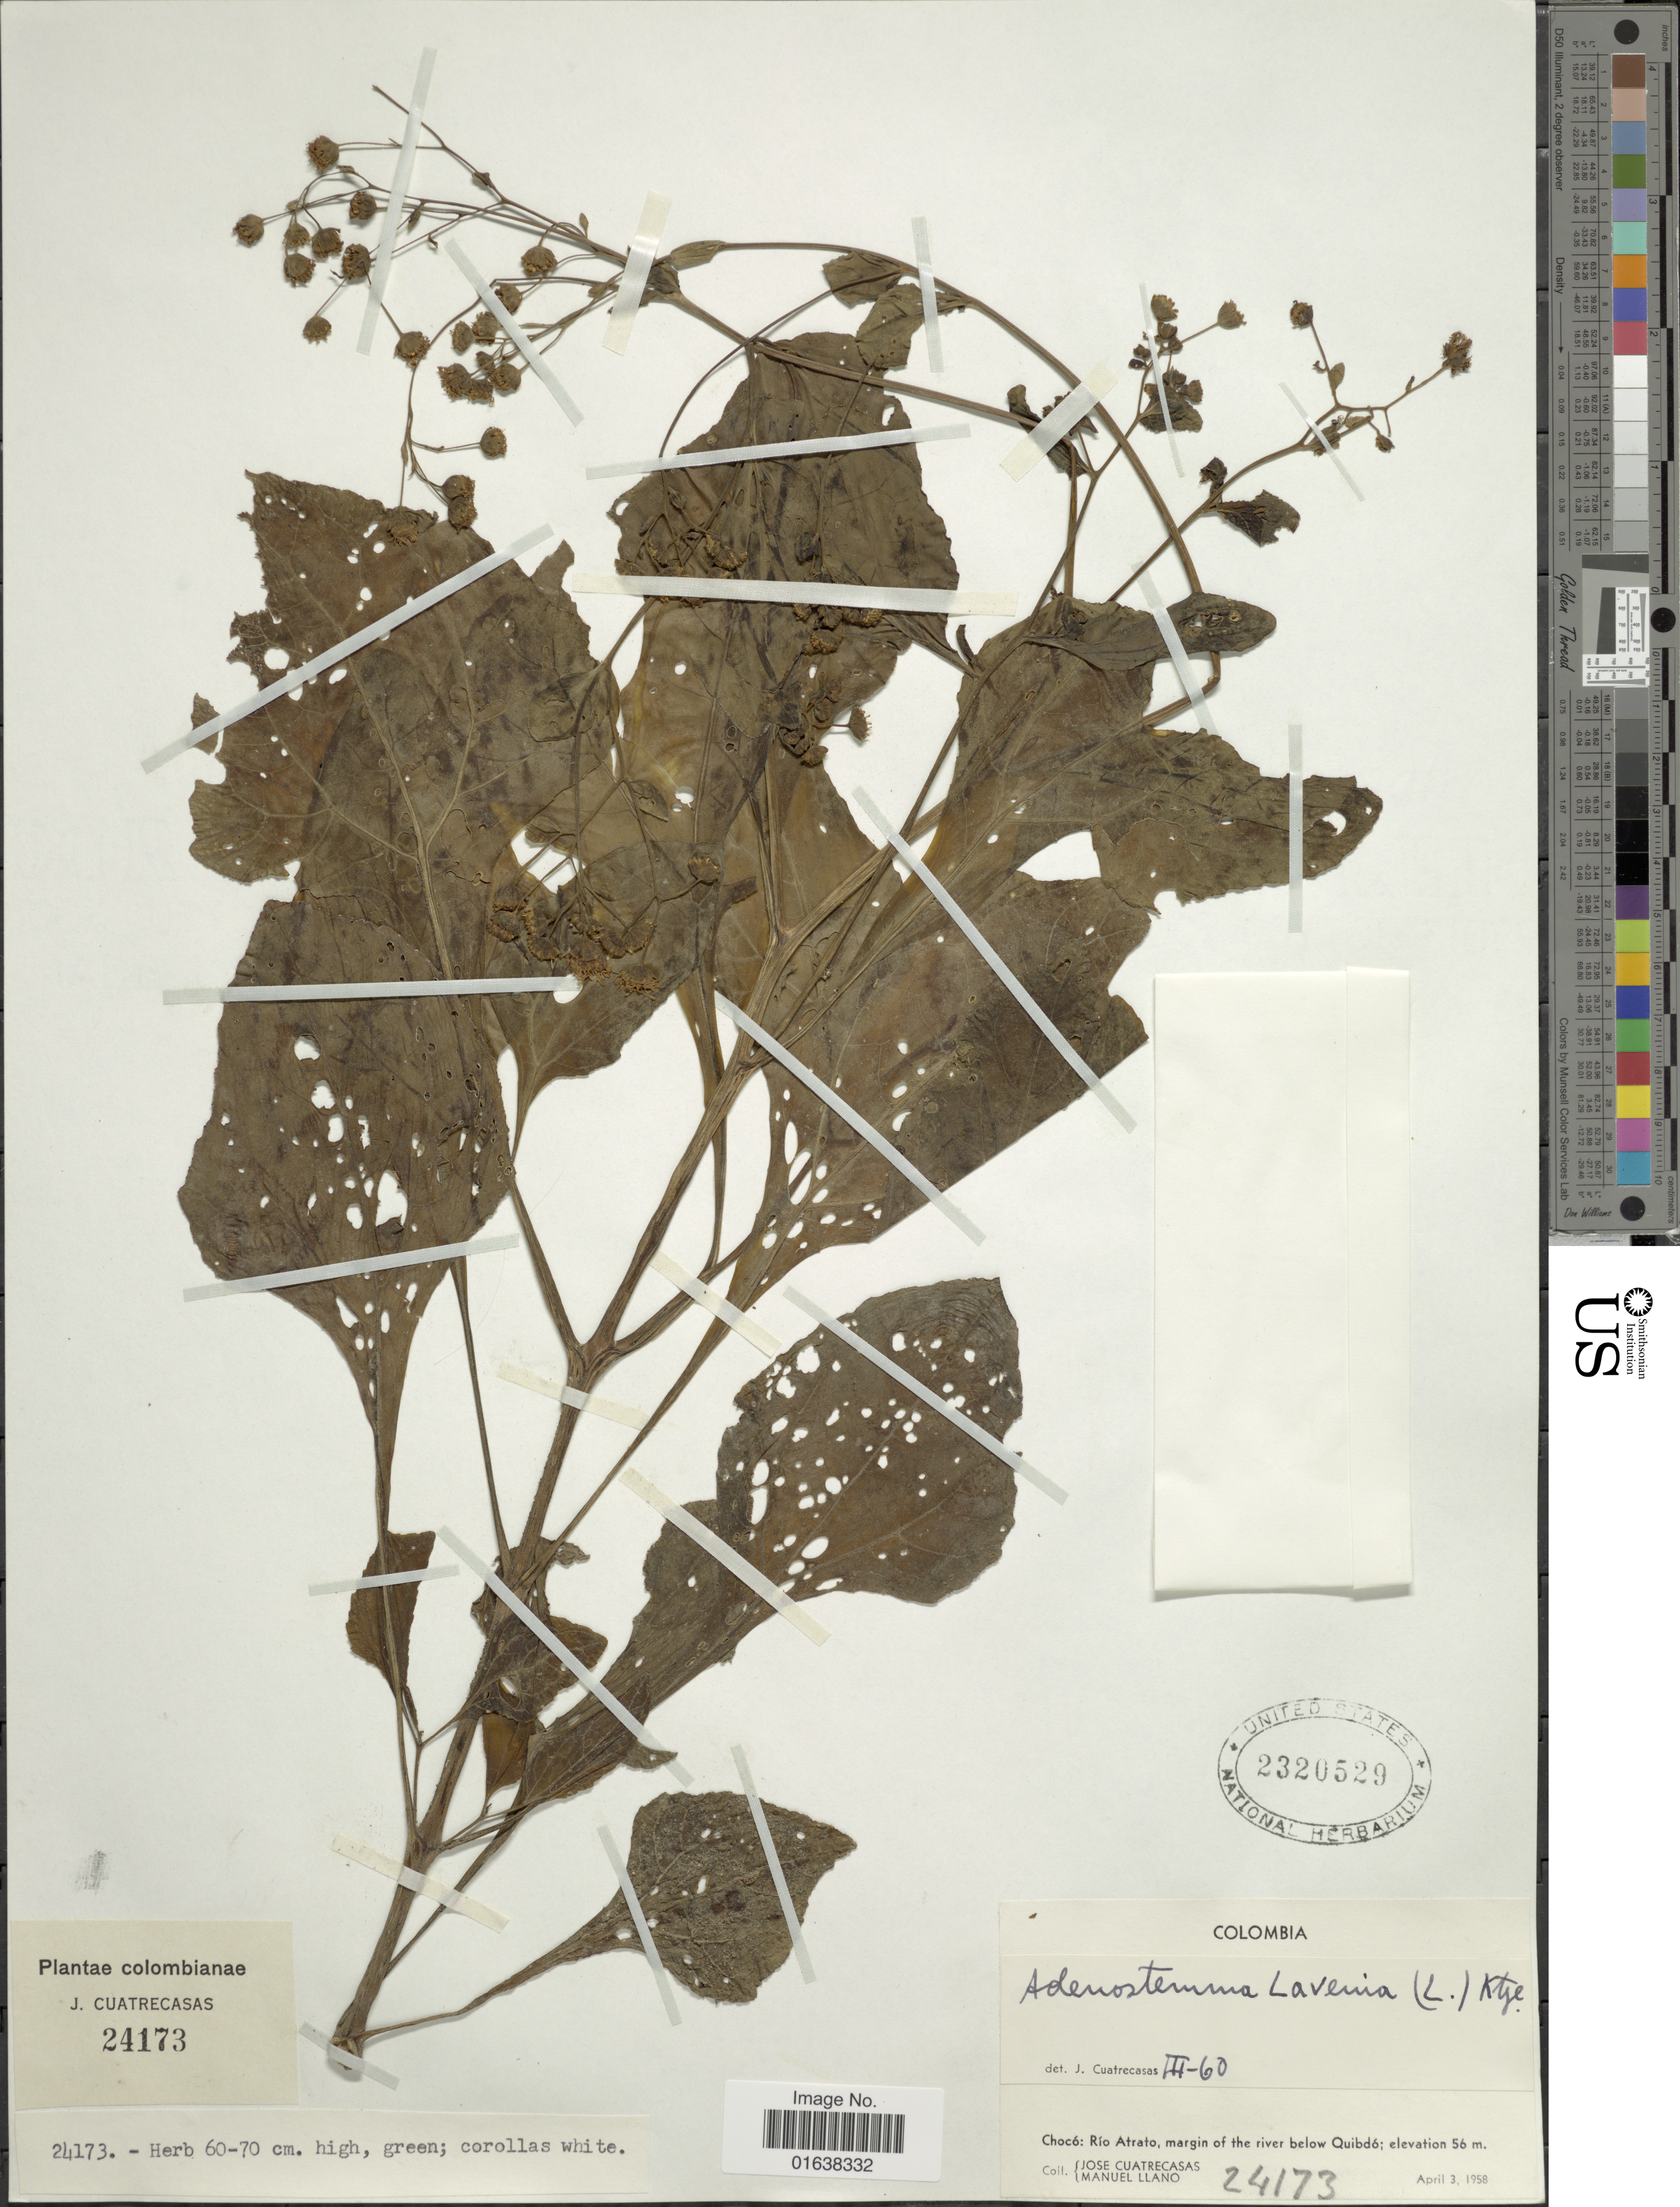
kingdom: Plantae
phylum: Tracheophyta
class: Magnoliopsida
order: Asterales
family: Asteraceae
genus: Adenostemma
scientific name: Adenostemma platyphyllum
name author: Cass.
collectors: J. Cuatrecasas & M. d. Llano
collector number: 24173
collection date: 1958-04-03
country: Colombia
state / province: Chocó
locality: Colombia. Chocó: Rio Atrato, margin of the river below Quibdo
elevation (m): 56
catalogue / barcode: US 2320529